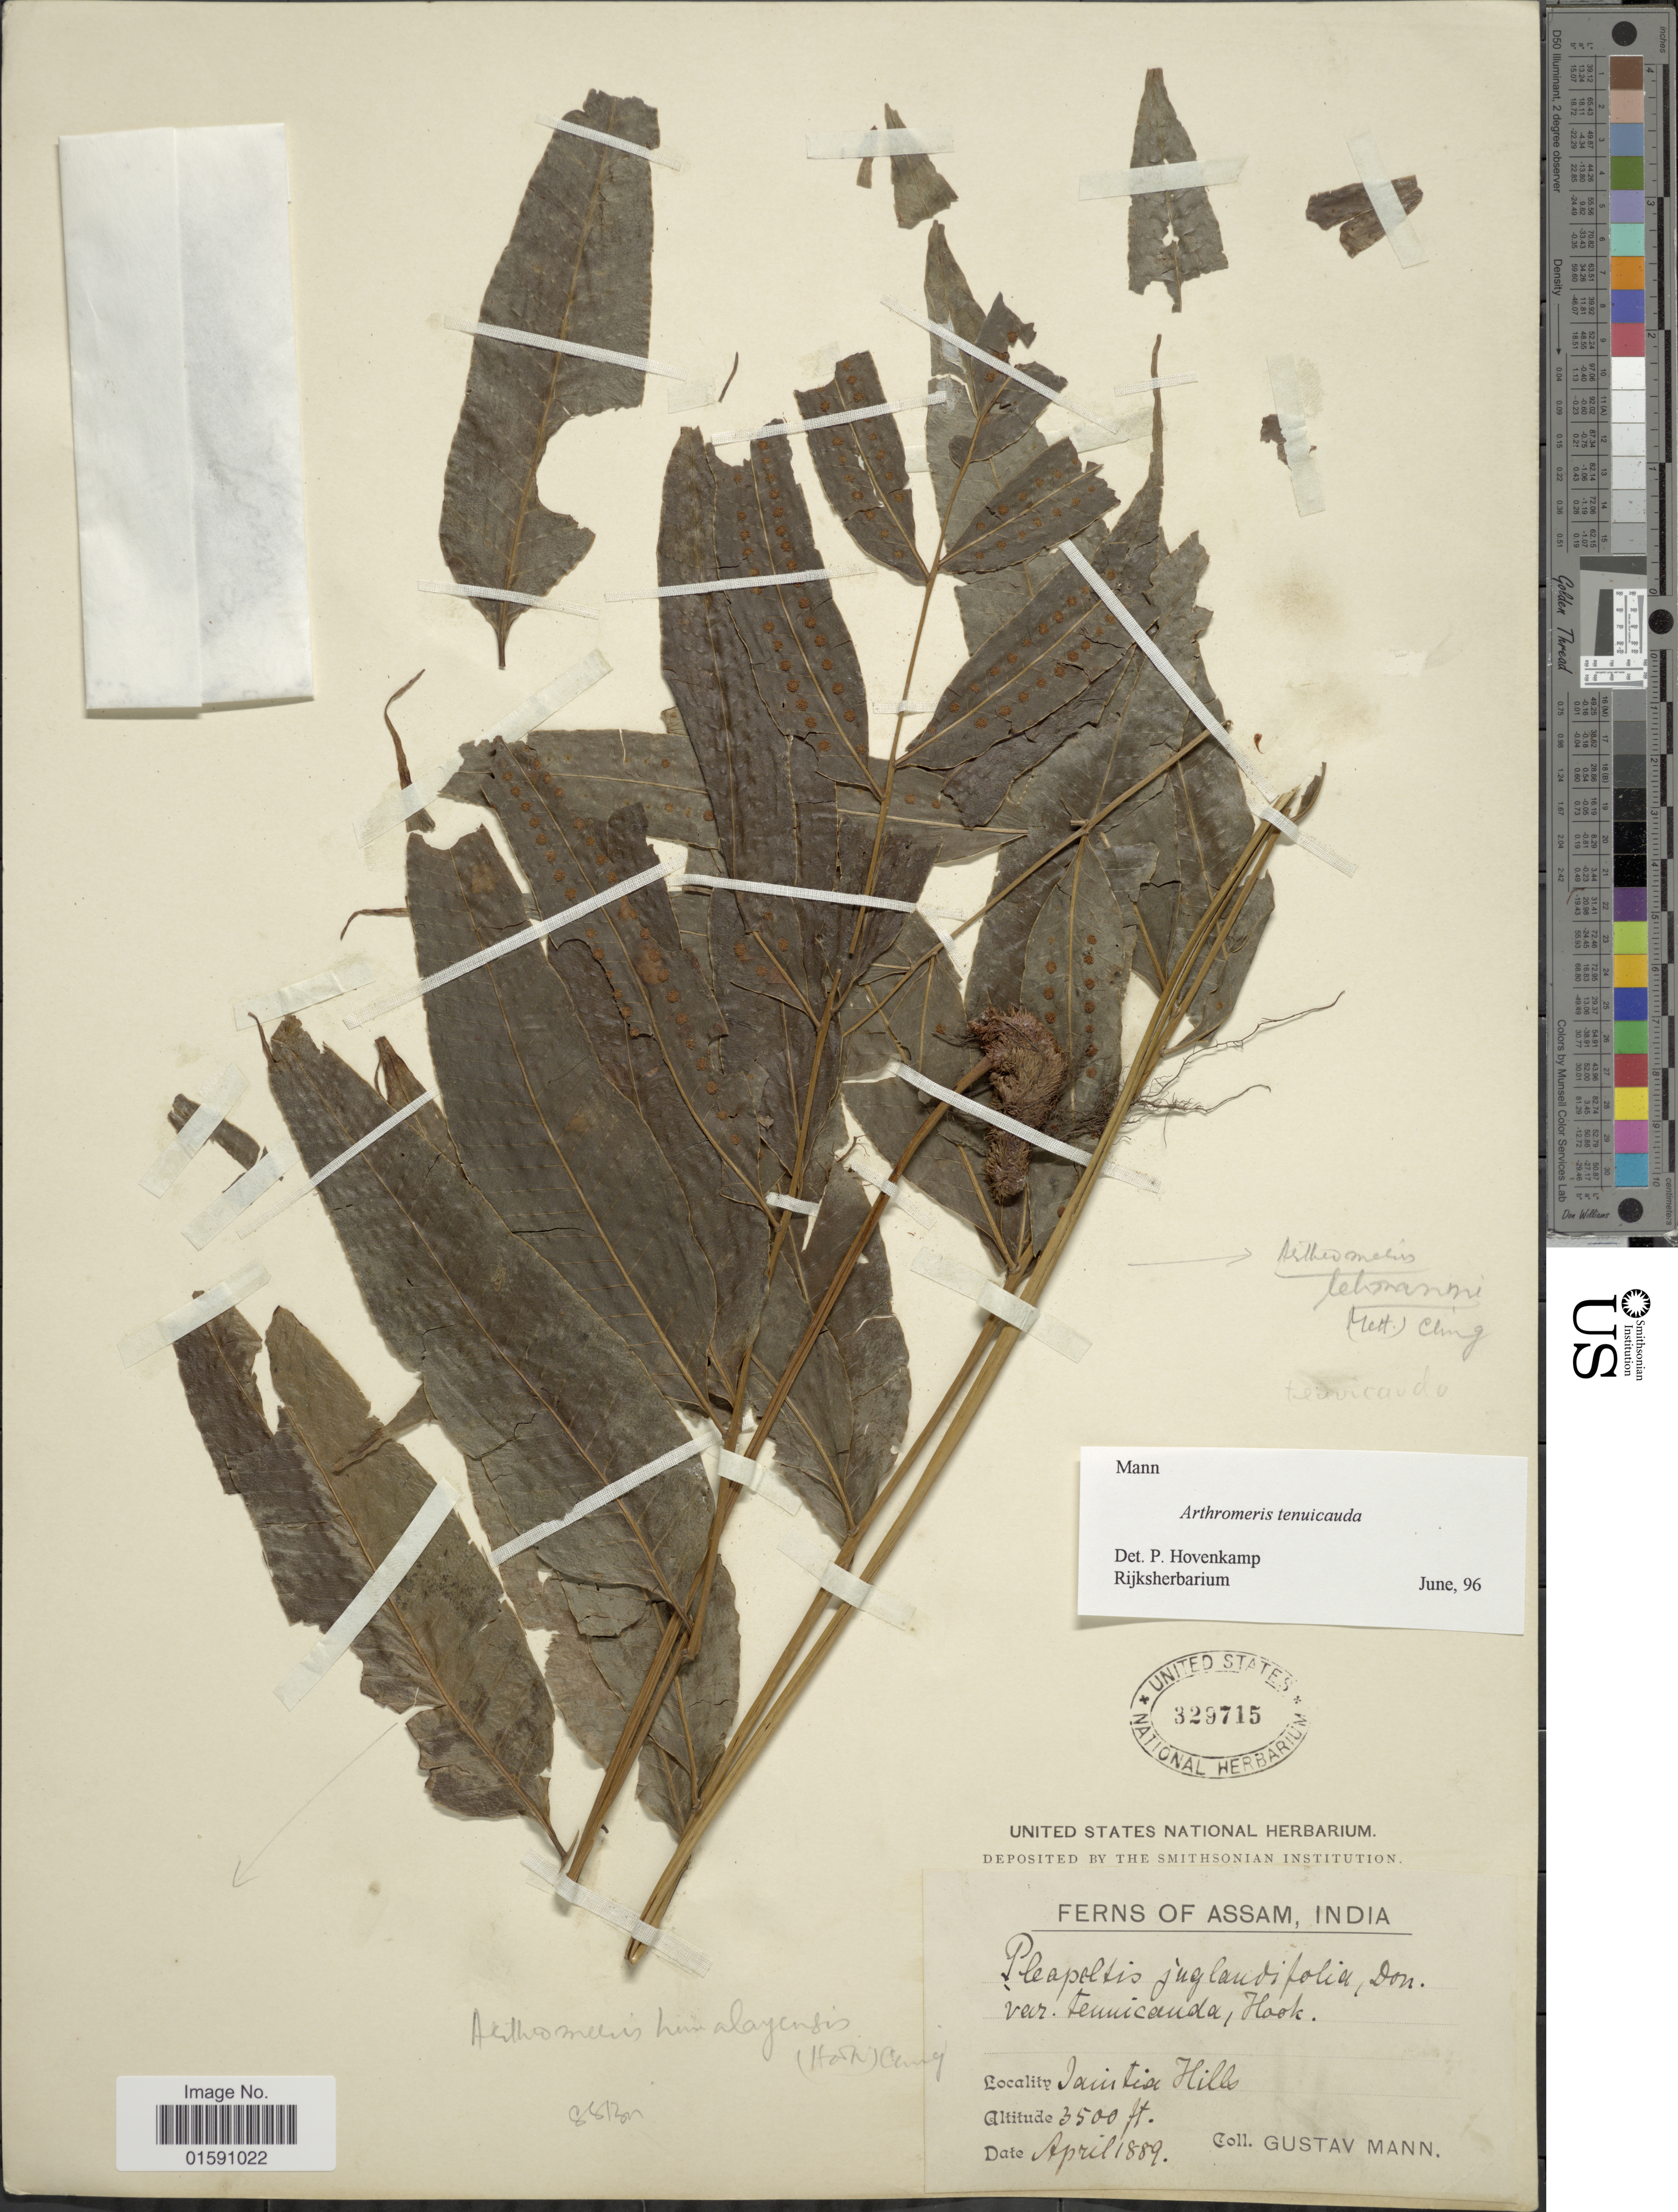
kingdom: Plantae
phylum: Tracheophyta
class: Polypodiopsida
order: Polypodiales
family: Polypodiaceae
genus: Arthromeris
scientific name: Arthromeris tenuicauda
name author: (Hook.) Ching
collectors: G. Mann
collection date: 1889-04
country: India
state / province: Assam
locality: Jaintia Hills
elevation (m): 1067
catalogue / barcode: US 329715